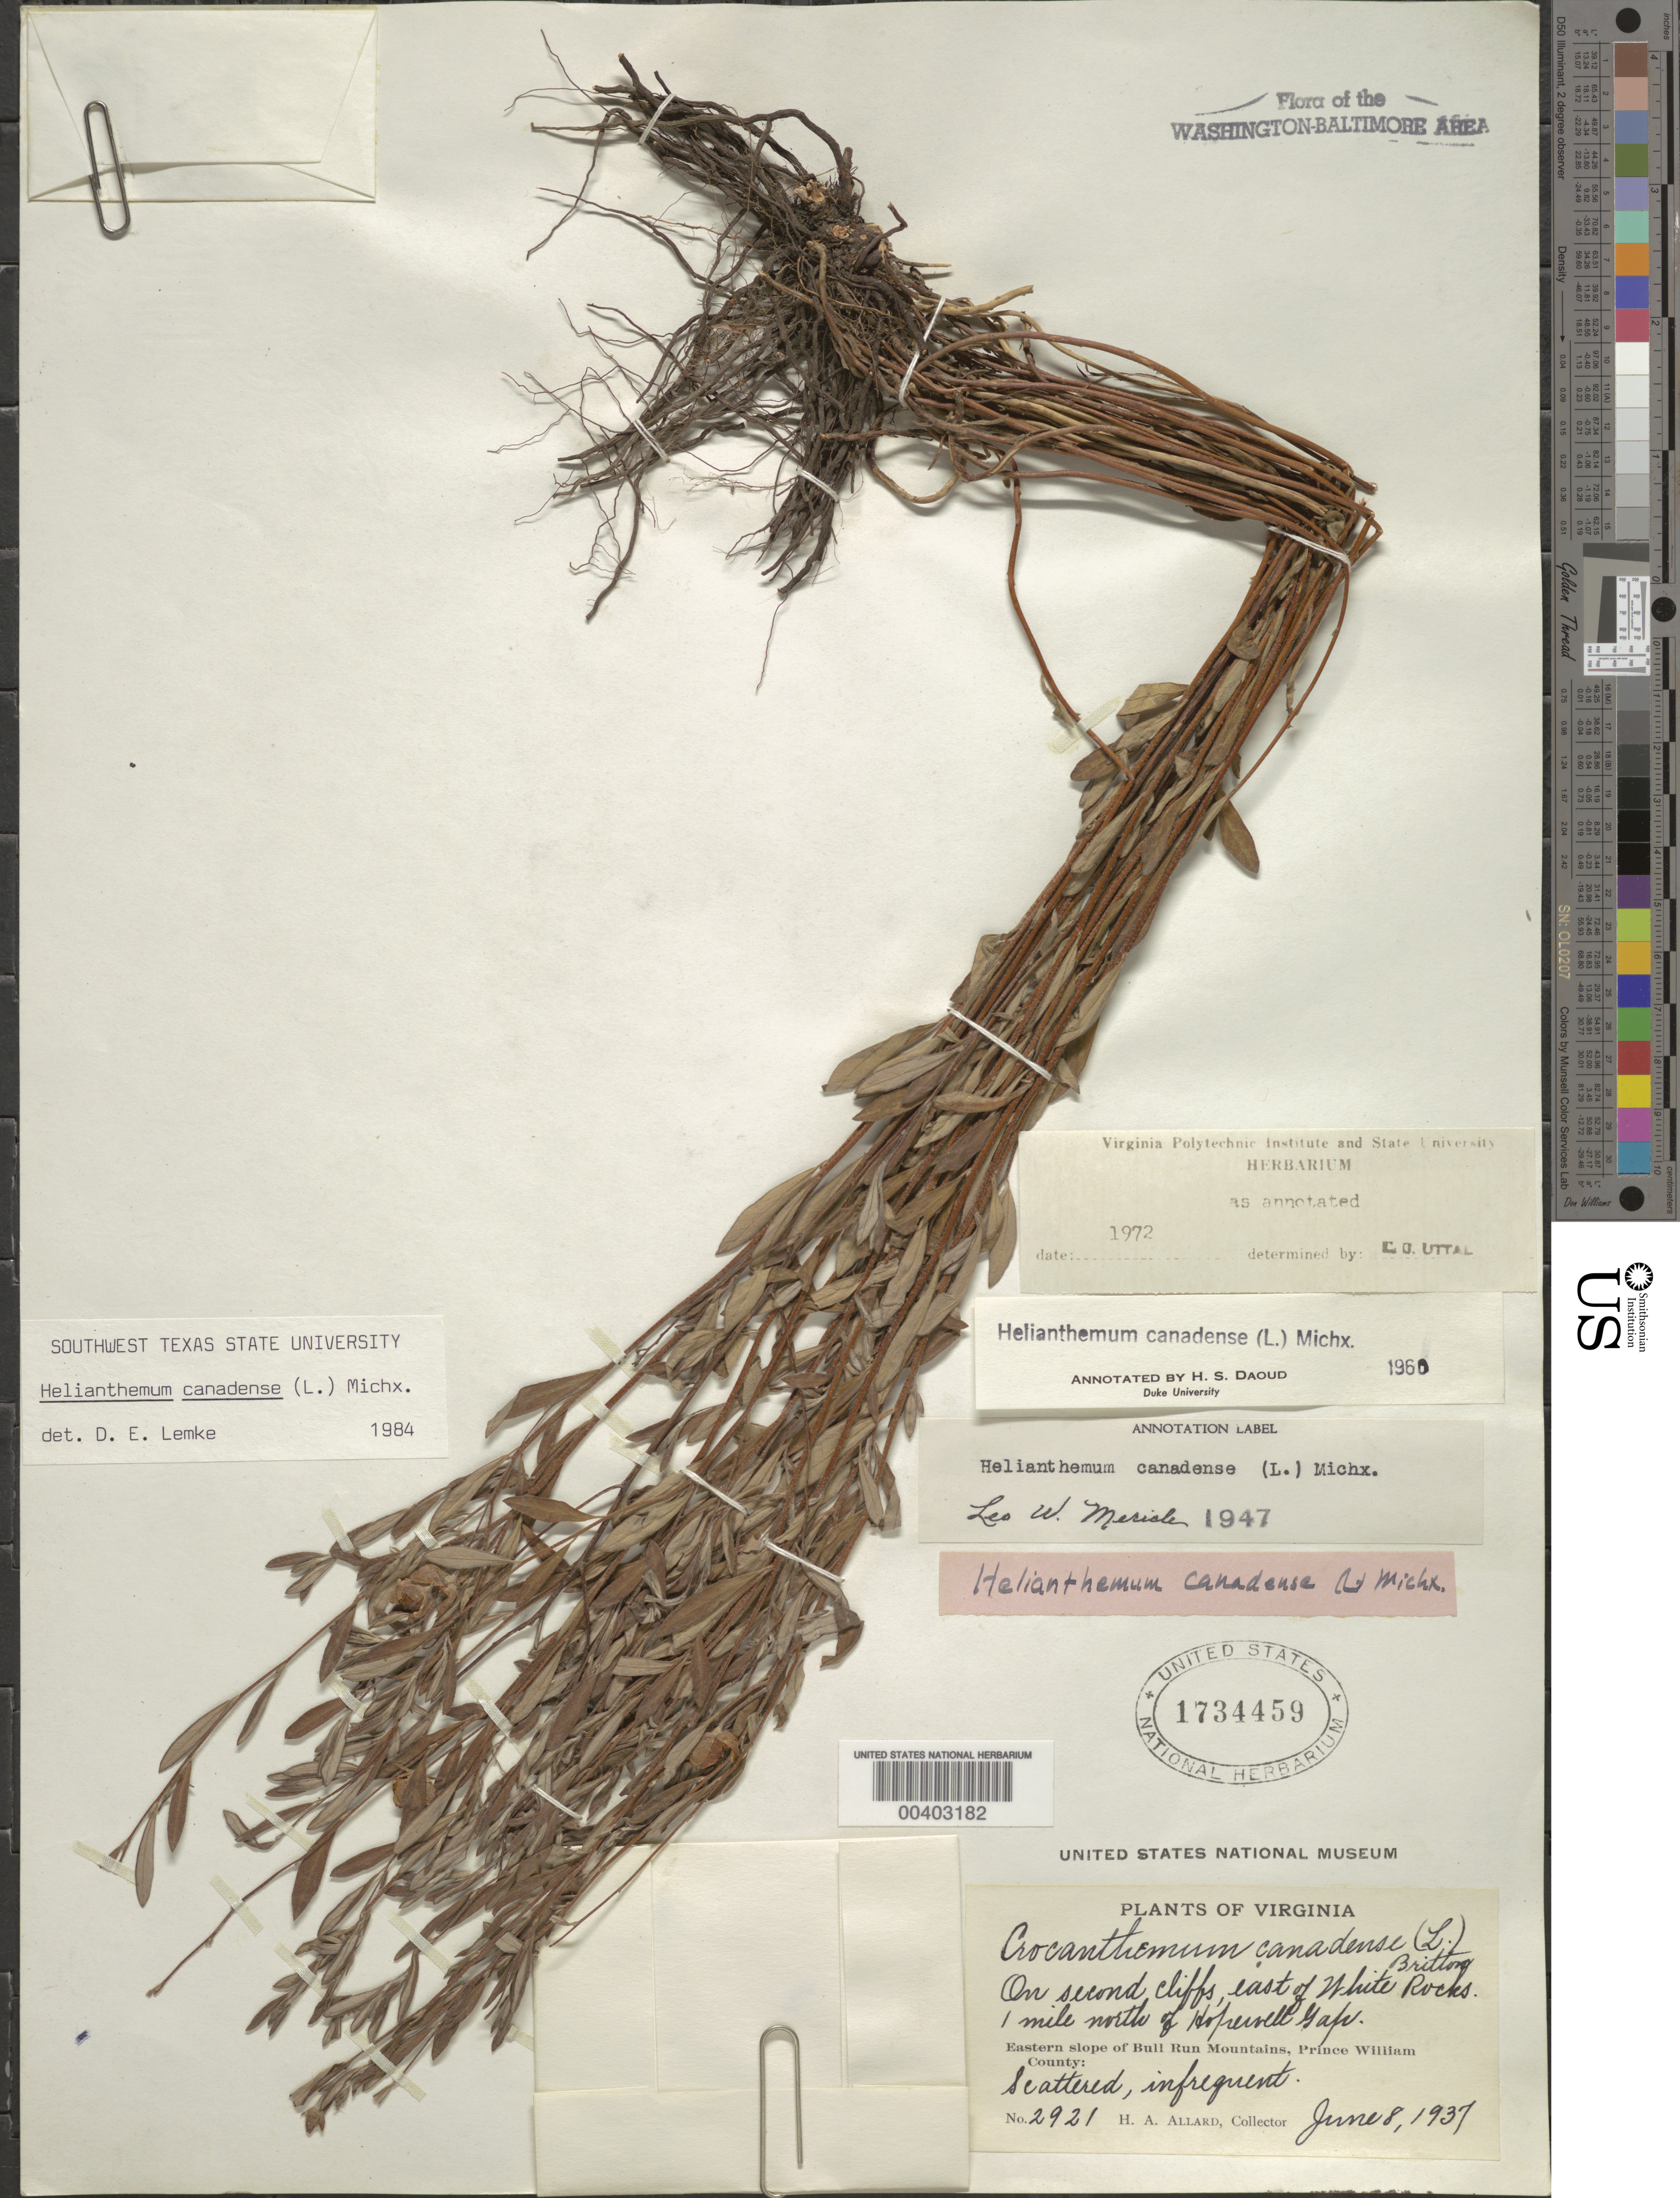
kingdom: Plantae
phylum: Tracheophyta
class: Magnoliopsida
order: Malvales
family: Cistaceae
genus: Crocanthemum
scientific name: Crocanthemum canadense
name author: (L.) Britton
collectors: H. A. Allard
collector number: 2921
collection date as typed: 08 Jun 1937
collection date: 1937-06-08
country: United States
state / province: Virginia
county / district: Prince William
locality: East of White Rocks, north of Hopewell Gap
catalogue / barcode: US 1734459